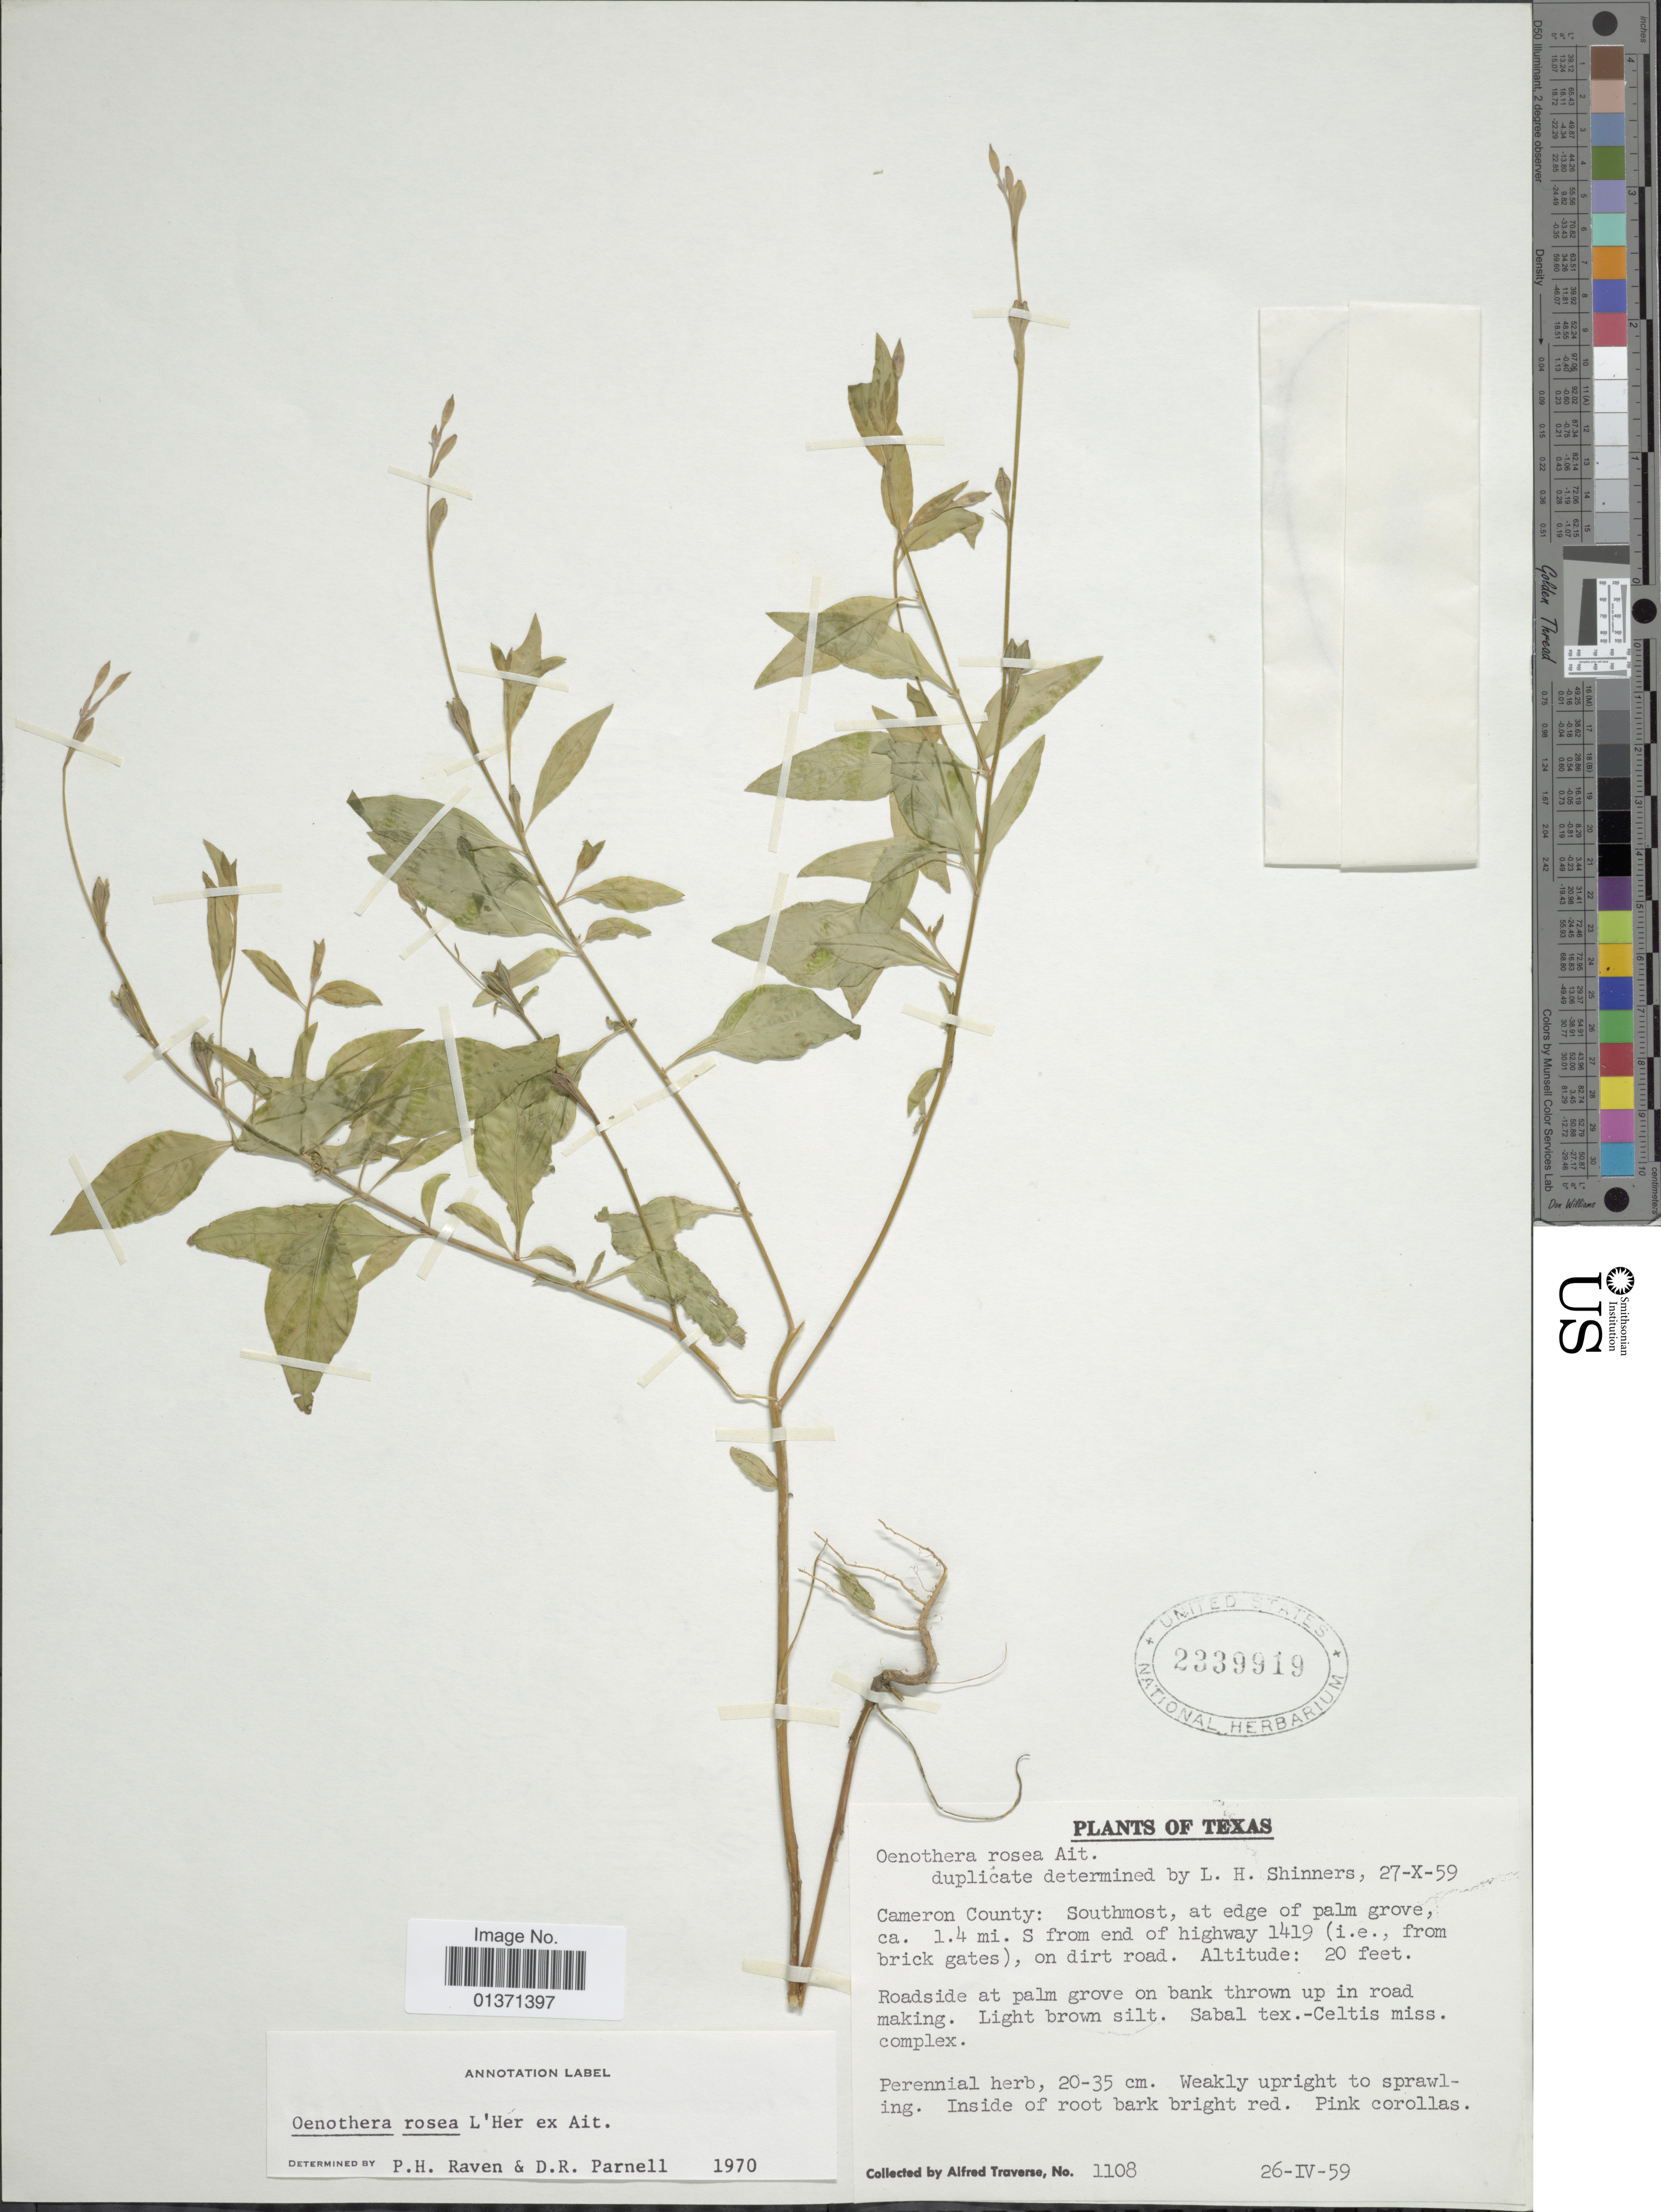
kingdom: Plantae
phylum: Tracheophyta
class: Magnoliopsida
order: Myrtales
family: Onagraceae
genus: Oenothera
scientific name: Oenothera rosea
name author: L'Hér. ex Aiton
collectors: A. Traverse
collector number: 1108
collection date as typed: Transcribed d/m/y: 26/4/59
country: United States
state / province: Texas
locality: Cameron County: Southmost, at edge of palm grove, ca. 1.4 mi. S from end of highway 1419 (i.e., from brick gates), on dirt road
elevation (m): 6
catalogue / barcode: US 2339919